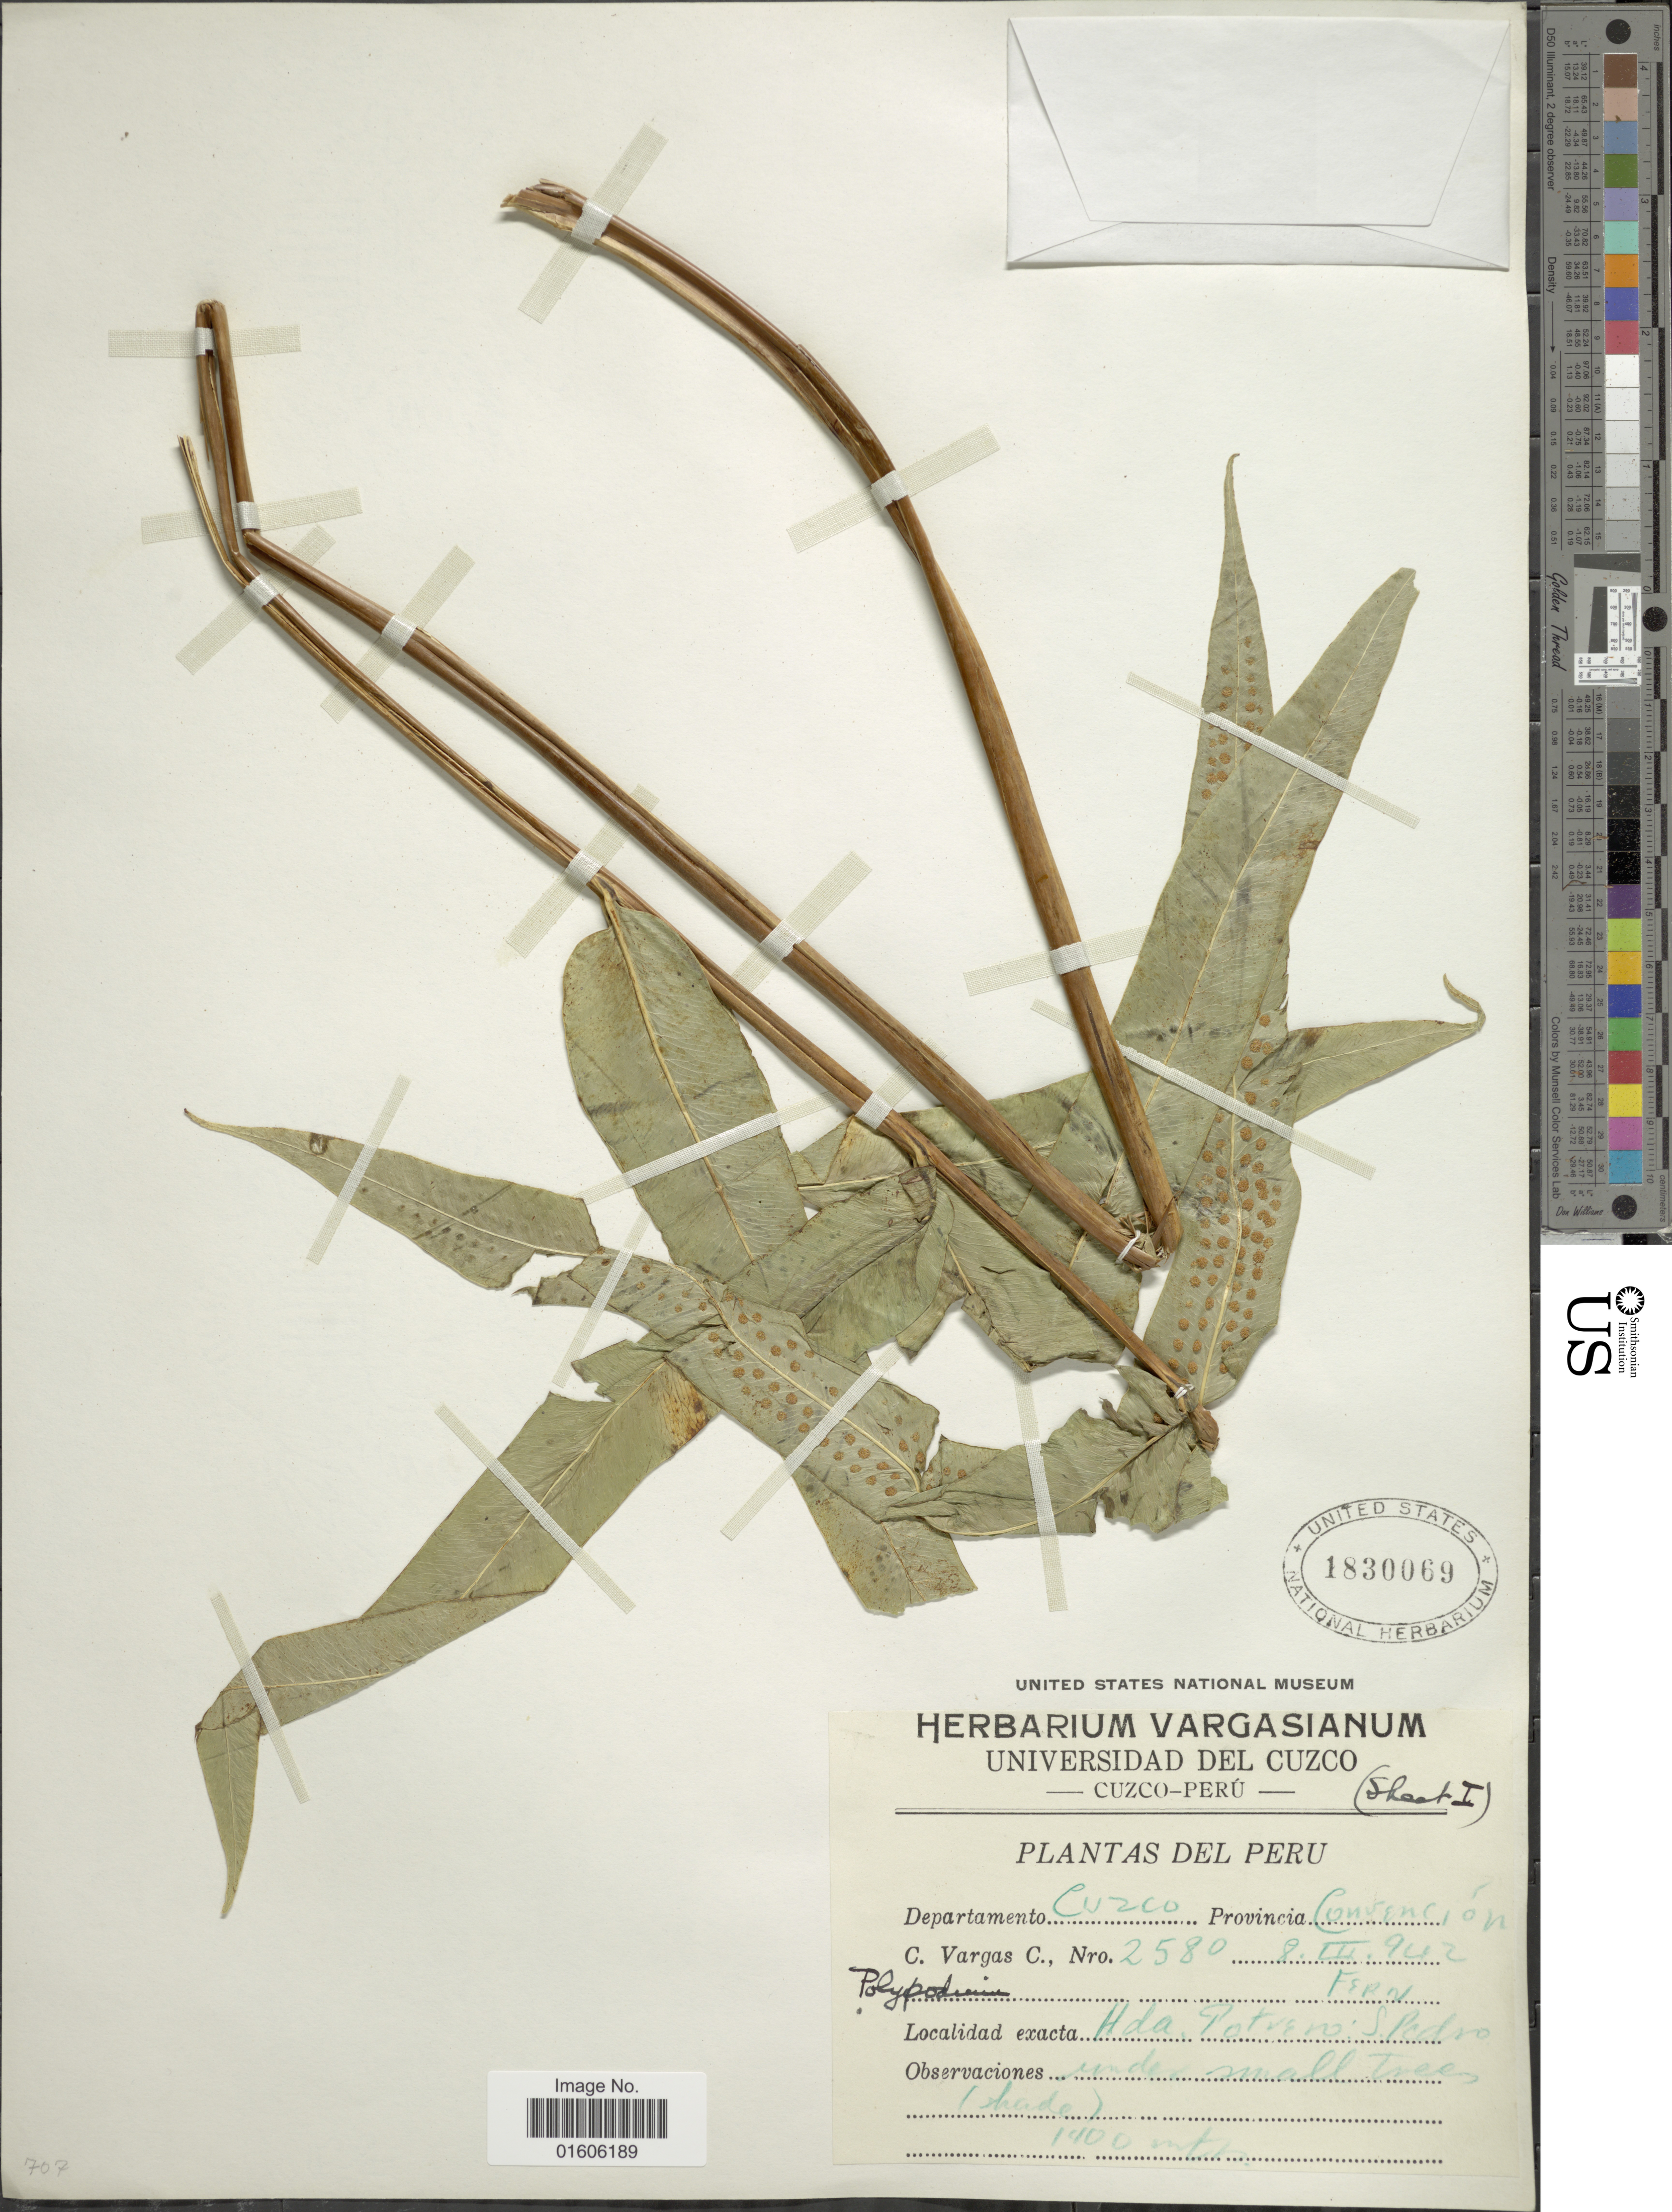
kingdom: Plantae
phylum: Tracheophyta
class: Polypodiopsida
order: Polypodiales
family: Polypodiaceae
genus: Serpocaulon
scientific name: Serpocaulon fraxinifolium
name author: (Jacq.) A.R. Sm.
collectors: C. Vargas Calderón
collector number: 2580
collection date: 1942-03-08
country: Peru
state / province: Cusco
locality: Departamento Cuzco. Provincia Convención. Hda. Potrero S. Pedro.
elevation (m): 1900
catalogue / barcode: US 1830069